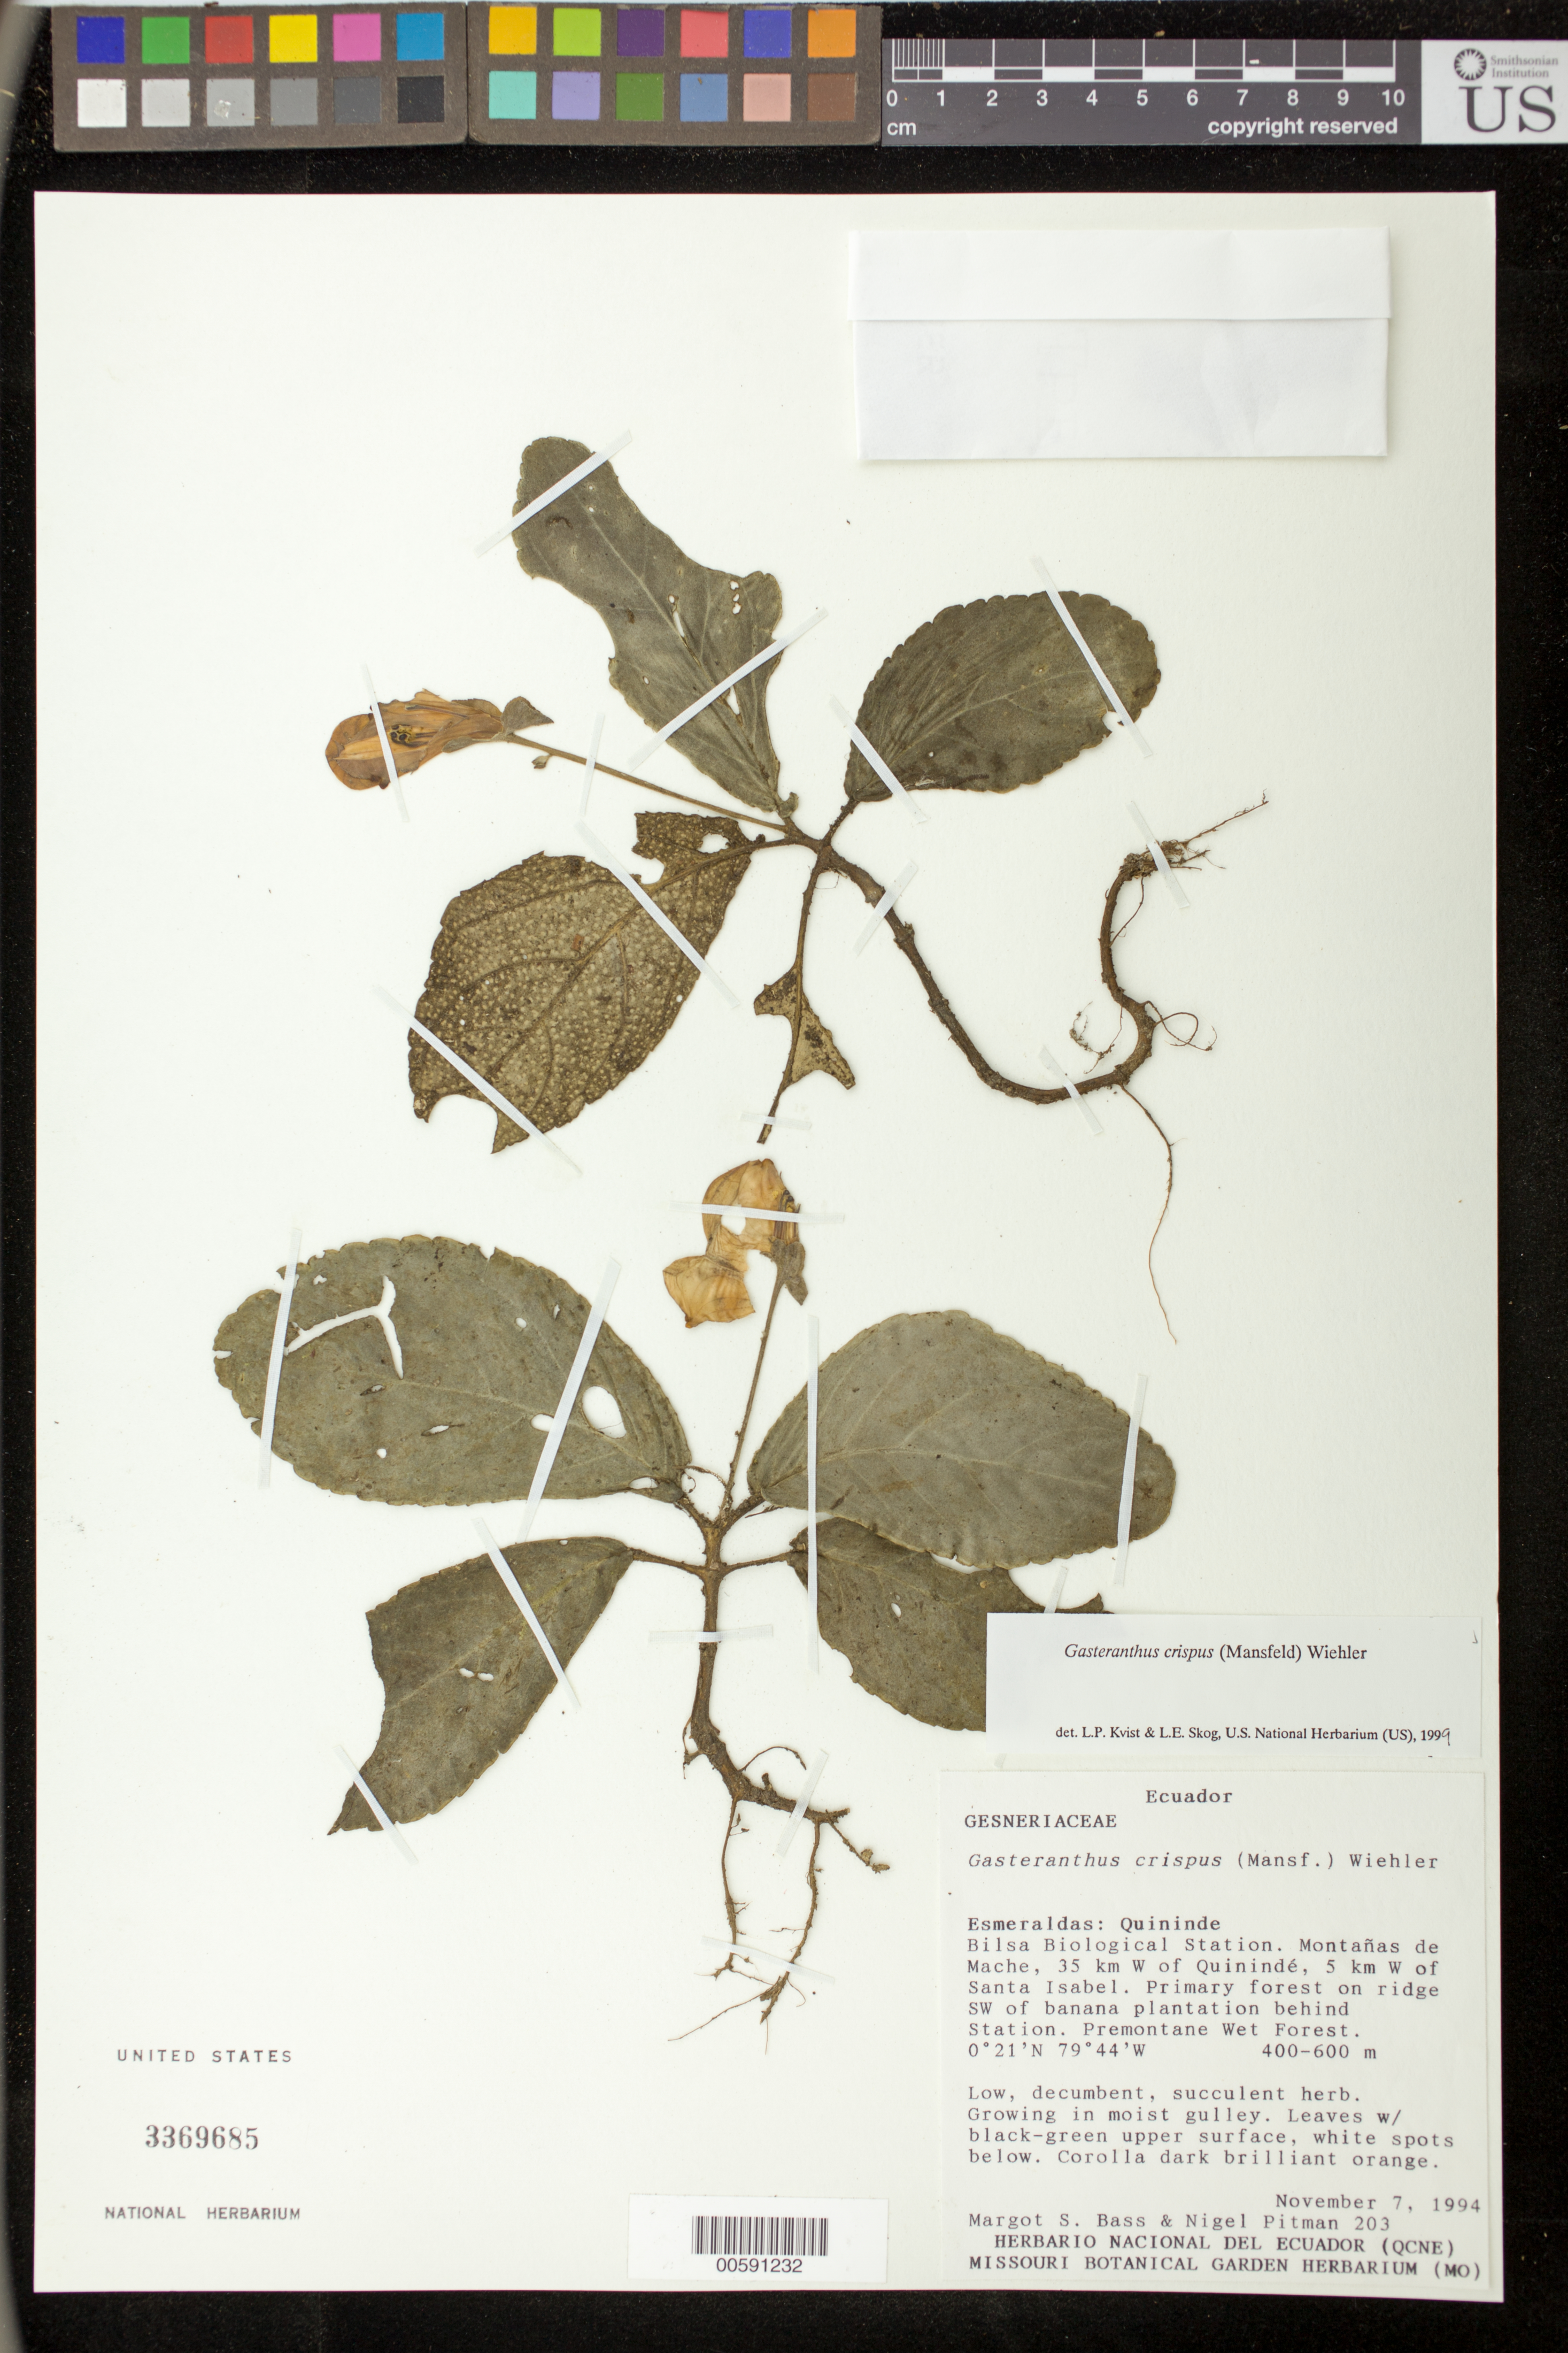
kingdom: Plantae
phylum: Tracheophyta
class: Magnoliopsida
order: Lamiales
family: Gesneriaceae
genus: Gasteranthus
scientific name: Gasteranthus crispus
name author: (Mansf.) Wiehler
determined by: Skog, Laurence E.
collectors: M. Bass & N. Pitman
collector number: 203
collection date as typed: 07 Nov 1994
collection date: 1994-11-07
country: Ecuador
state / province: Esmeraldas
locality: Quininde; Bilsa Biological Station, Montañas de Mache, 35 km W of Quinindé, 5 km W f Santa Isabel; on ridge SW foo banana plantation behind station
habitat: Primary forest; premontane wet forest; growing in moist gulley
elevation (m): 400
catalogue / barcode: US 3369685